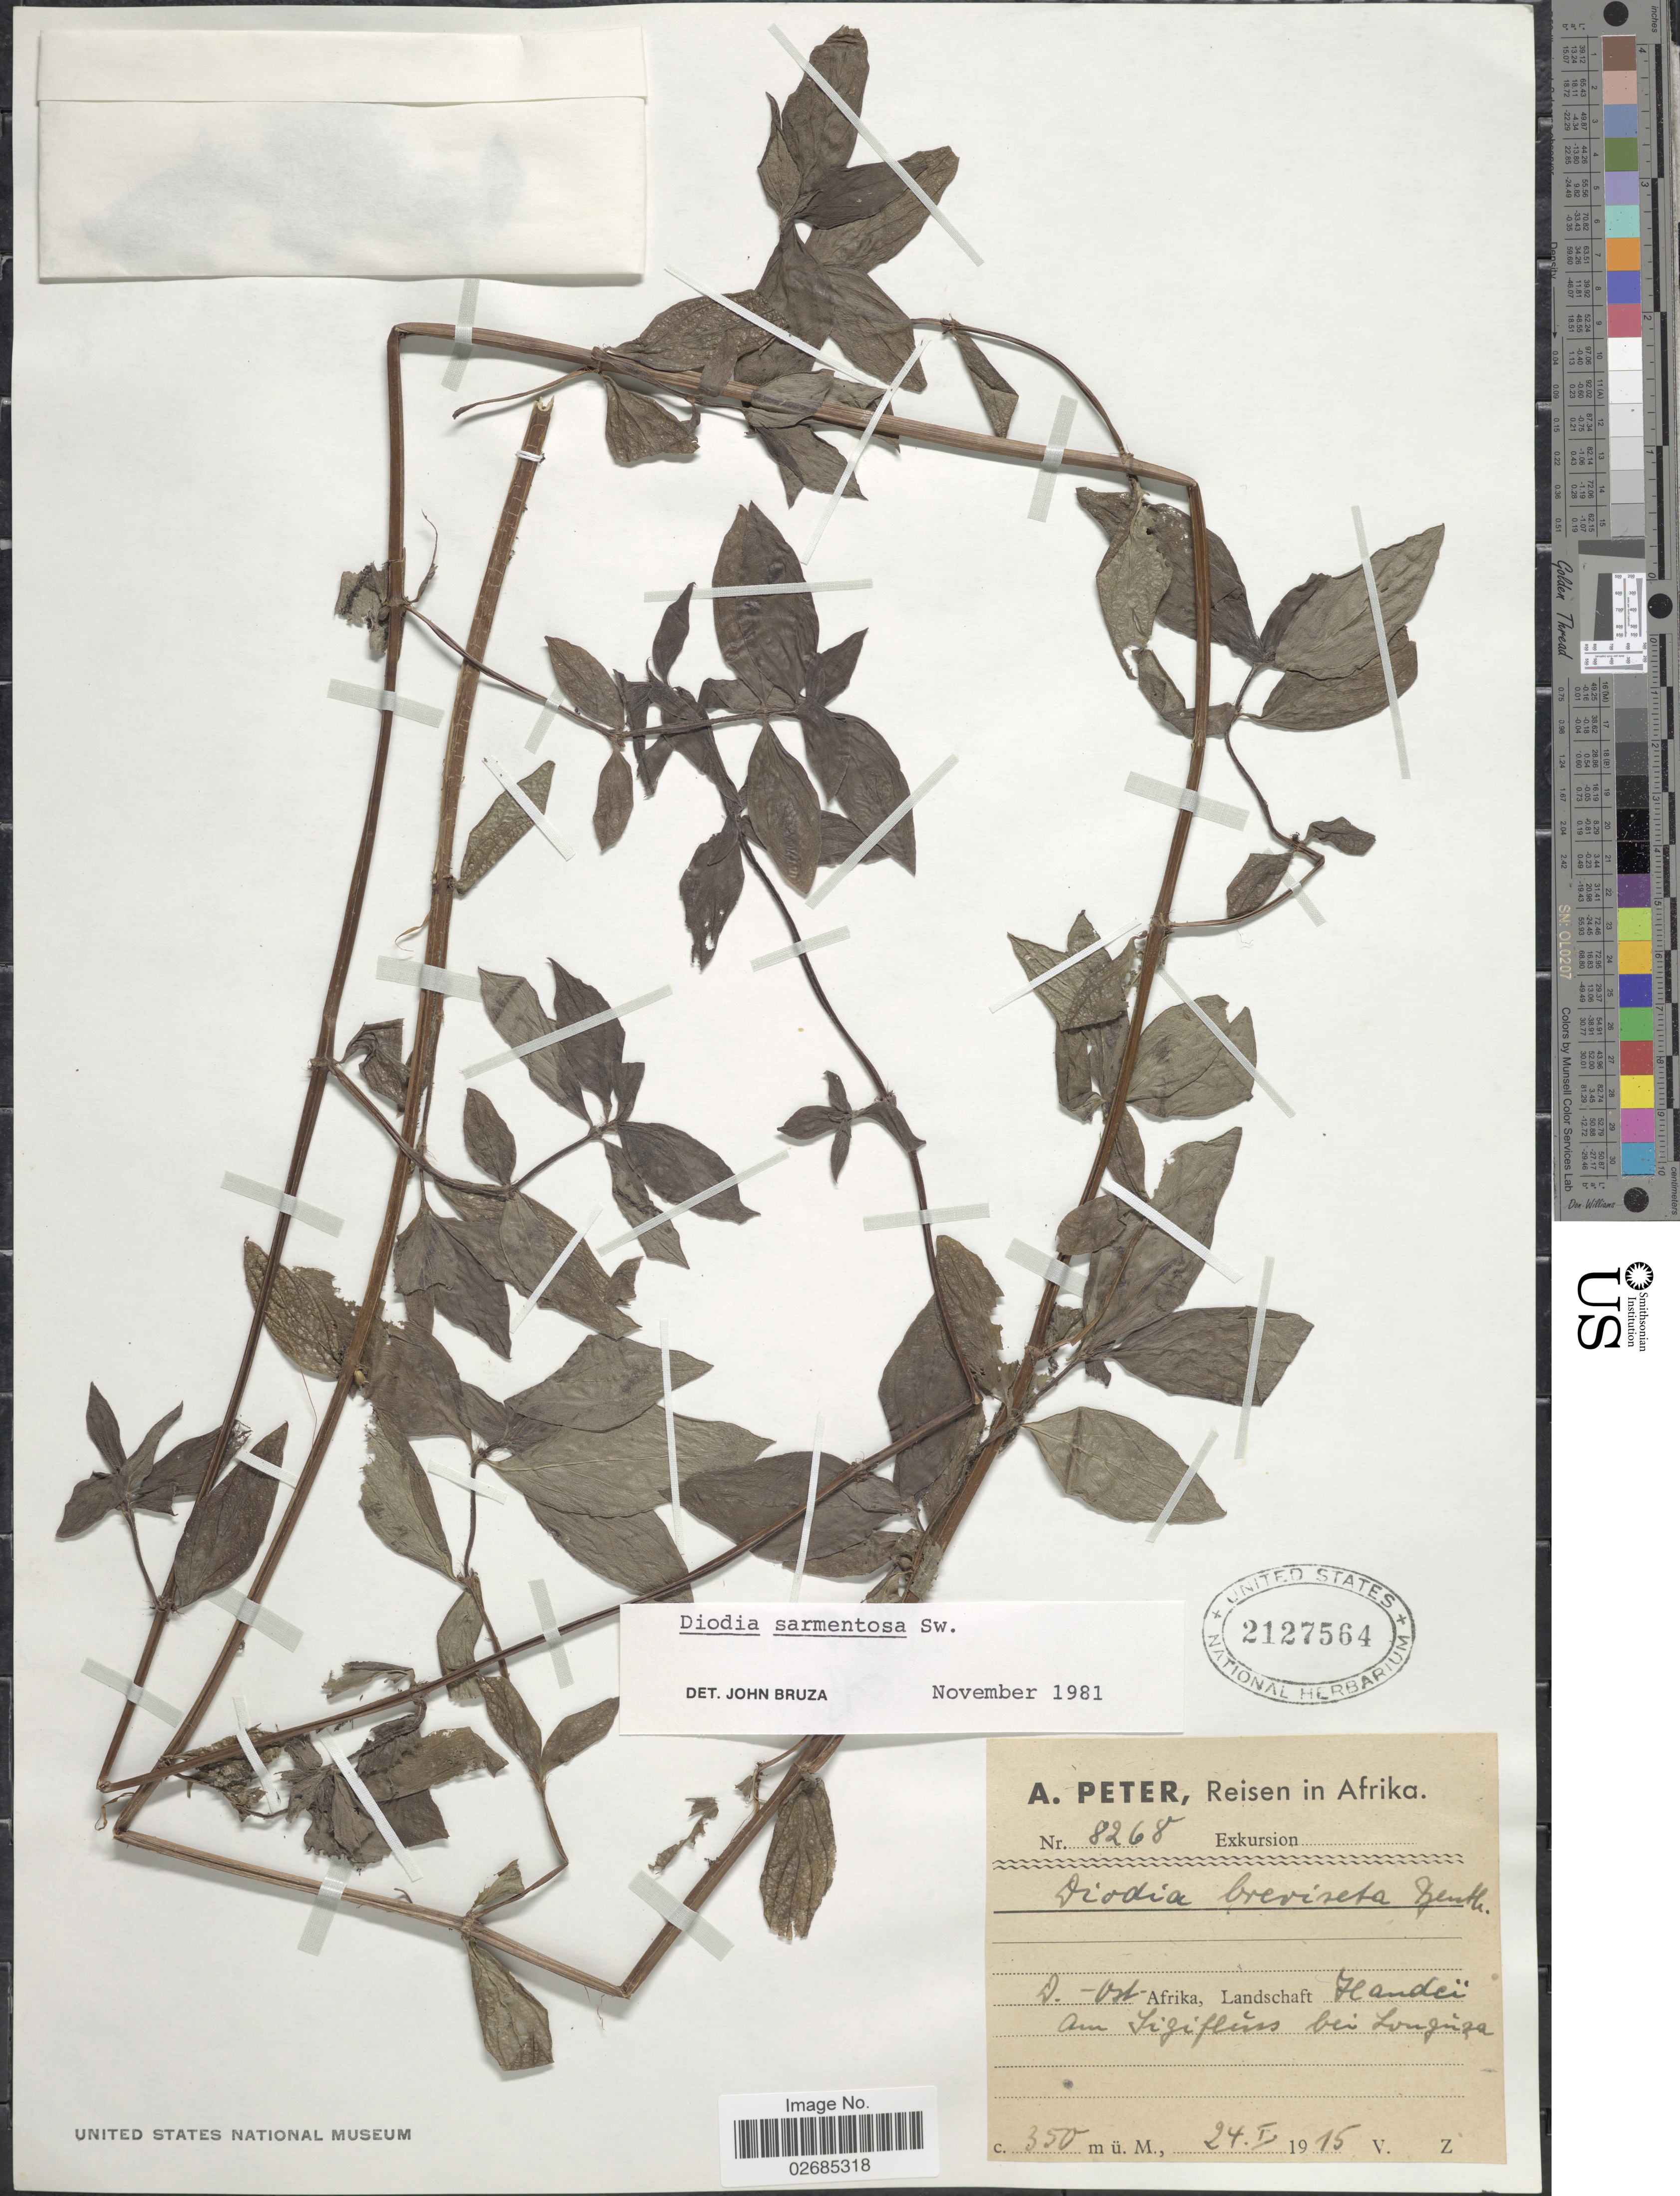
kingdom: Plantae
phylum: Tracheophyta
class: Magnoliopsida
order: Gentianales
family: Rubiaceae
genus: Diodia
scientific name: Diodia sarmentosa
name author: Sw.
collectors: A. Peter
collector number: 8268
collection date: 1915-01-24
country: Tanzania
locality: D.-Ost-Afrika, Landschaft Handei. Am Sigifluss bei Longusa.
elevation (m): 350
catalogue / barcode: US 2127564